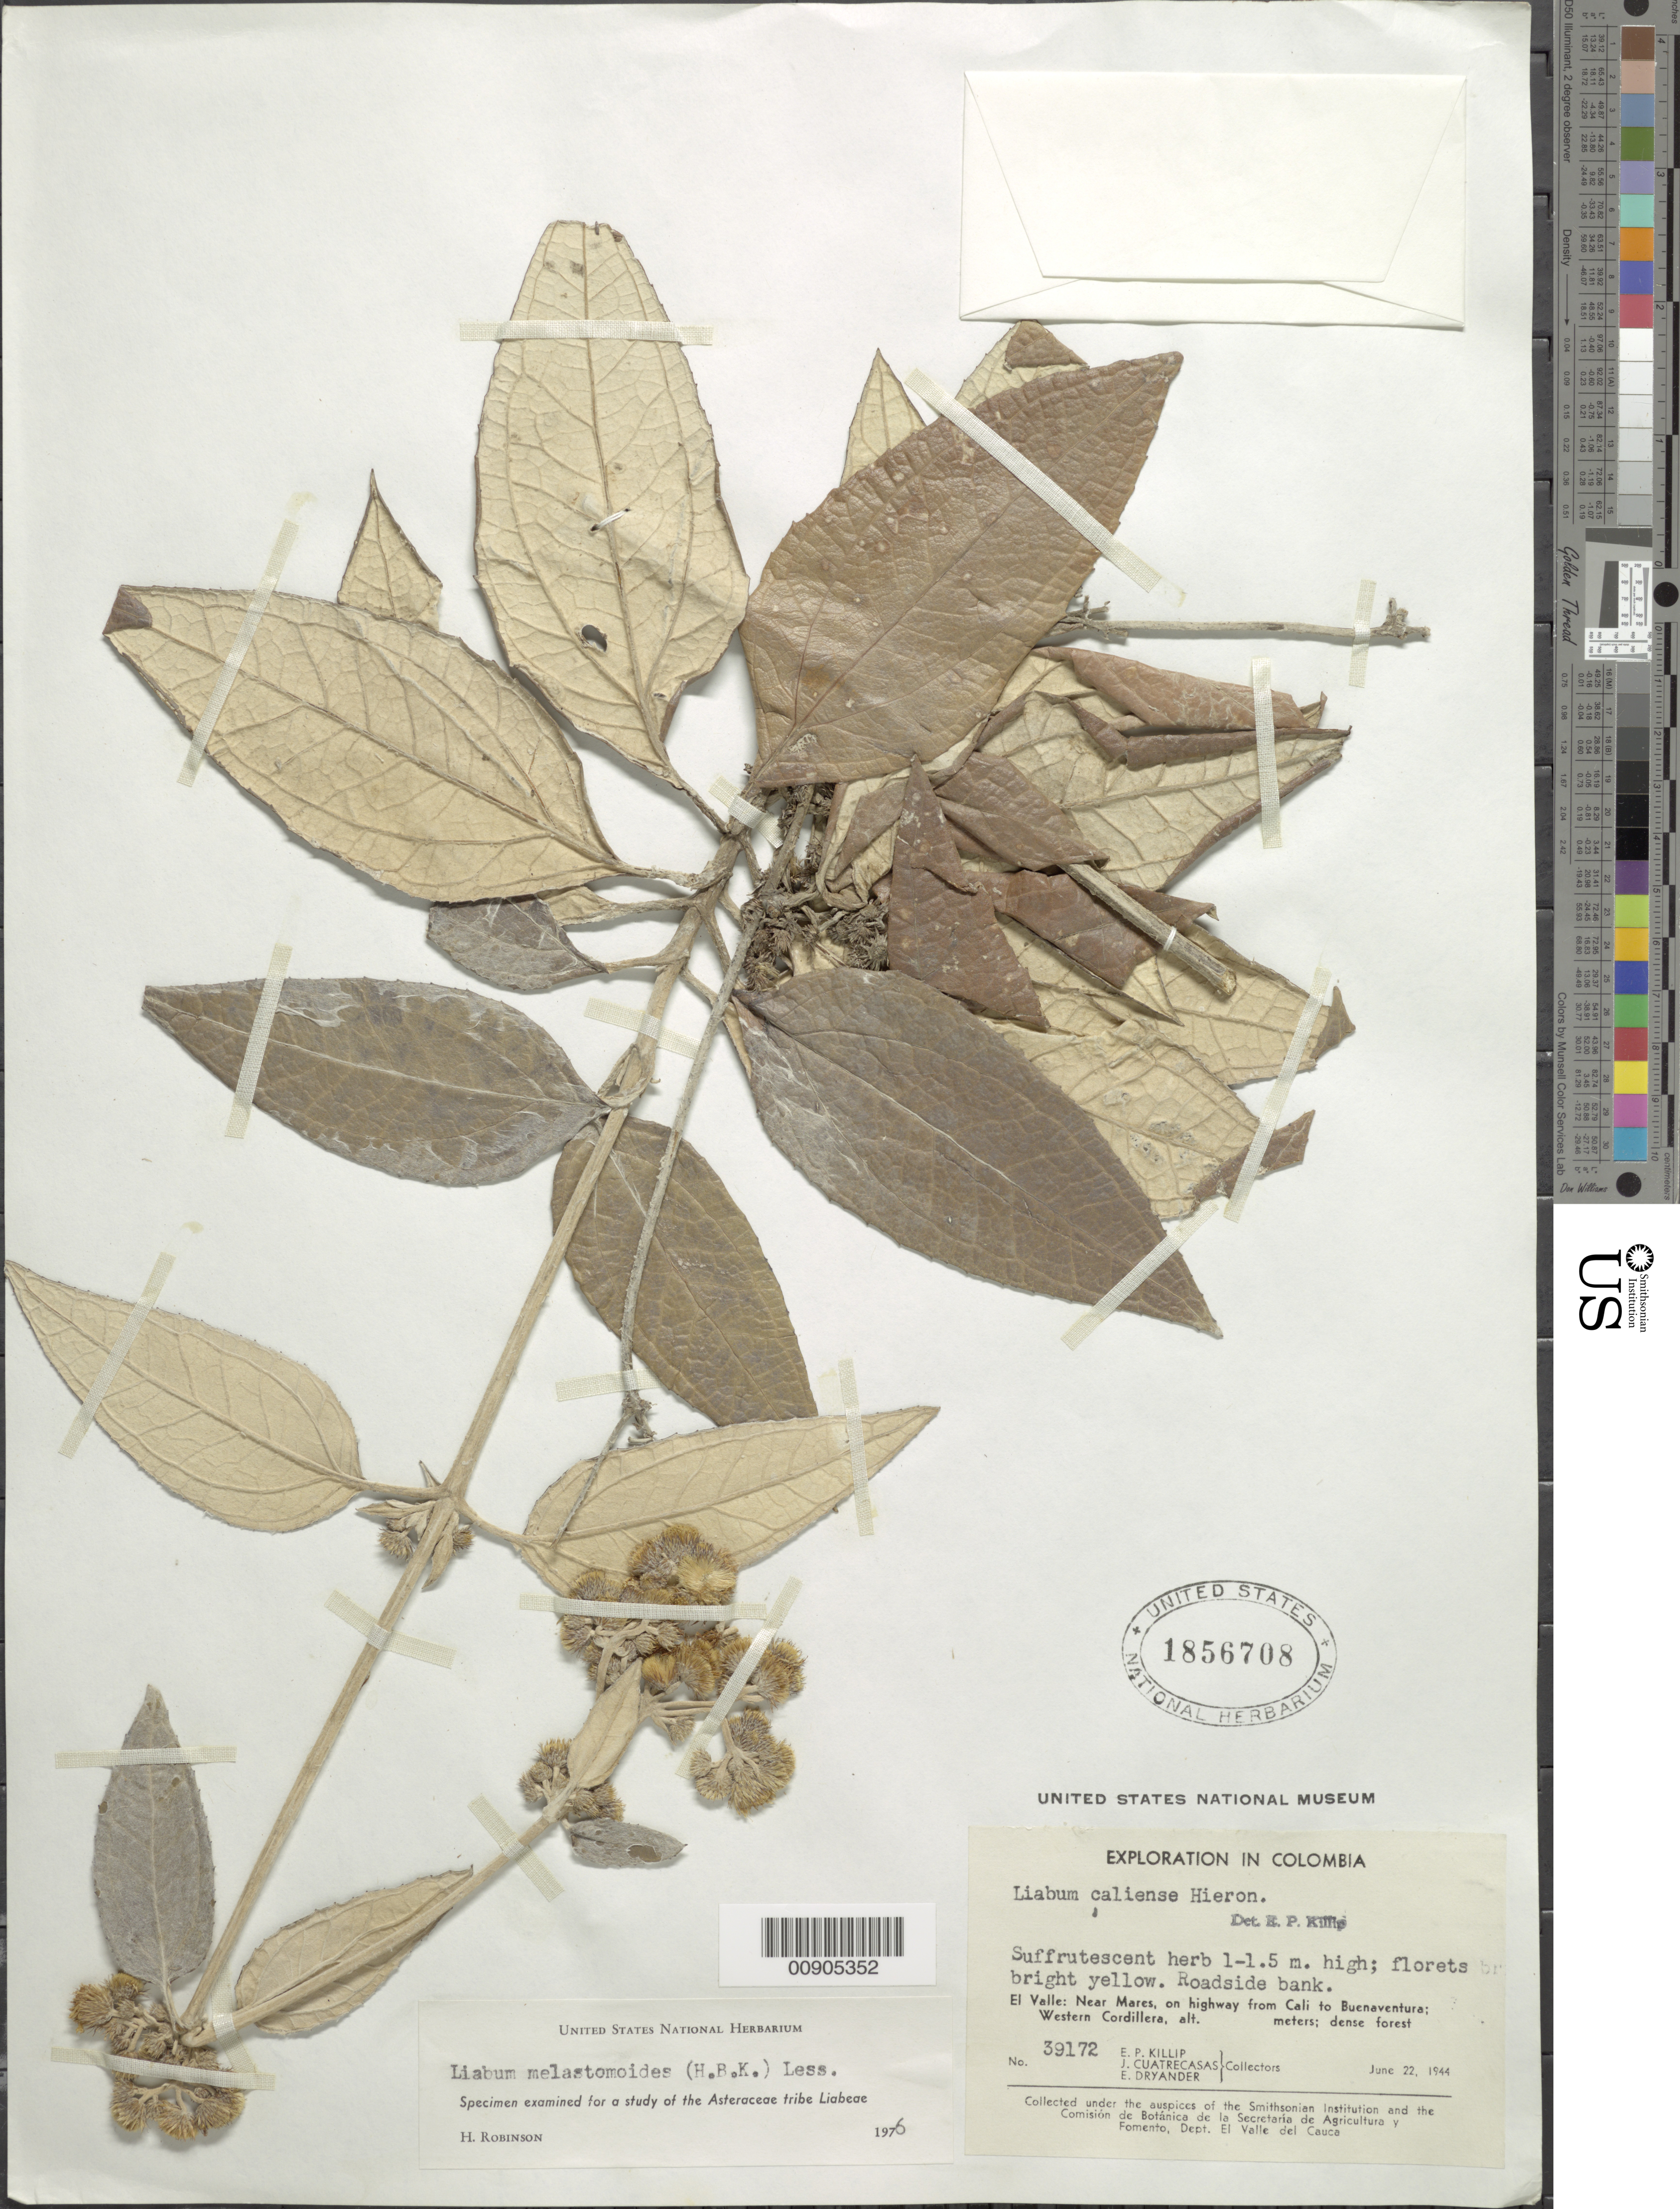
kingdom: Plantae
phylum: Tracheophyta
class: Magnoliopsida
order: Asterales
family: Asteraceae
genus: Liabum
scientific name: Liabum melastomoides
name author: (Kunth) Less.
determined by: Robinson, Harold E., (US)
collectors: E. P. Killip, J. Cuatrecasas & E. I. Dryander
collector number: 39172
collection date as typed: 22-Jun-44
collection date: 1944-06-22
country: Colombia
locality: El Valle, near Mares, on highway from Cali to Buenaventura, Western Cordillera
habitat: Roadside bank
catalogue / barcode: US 1856708